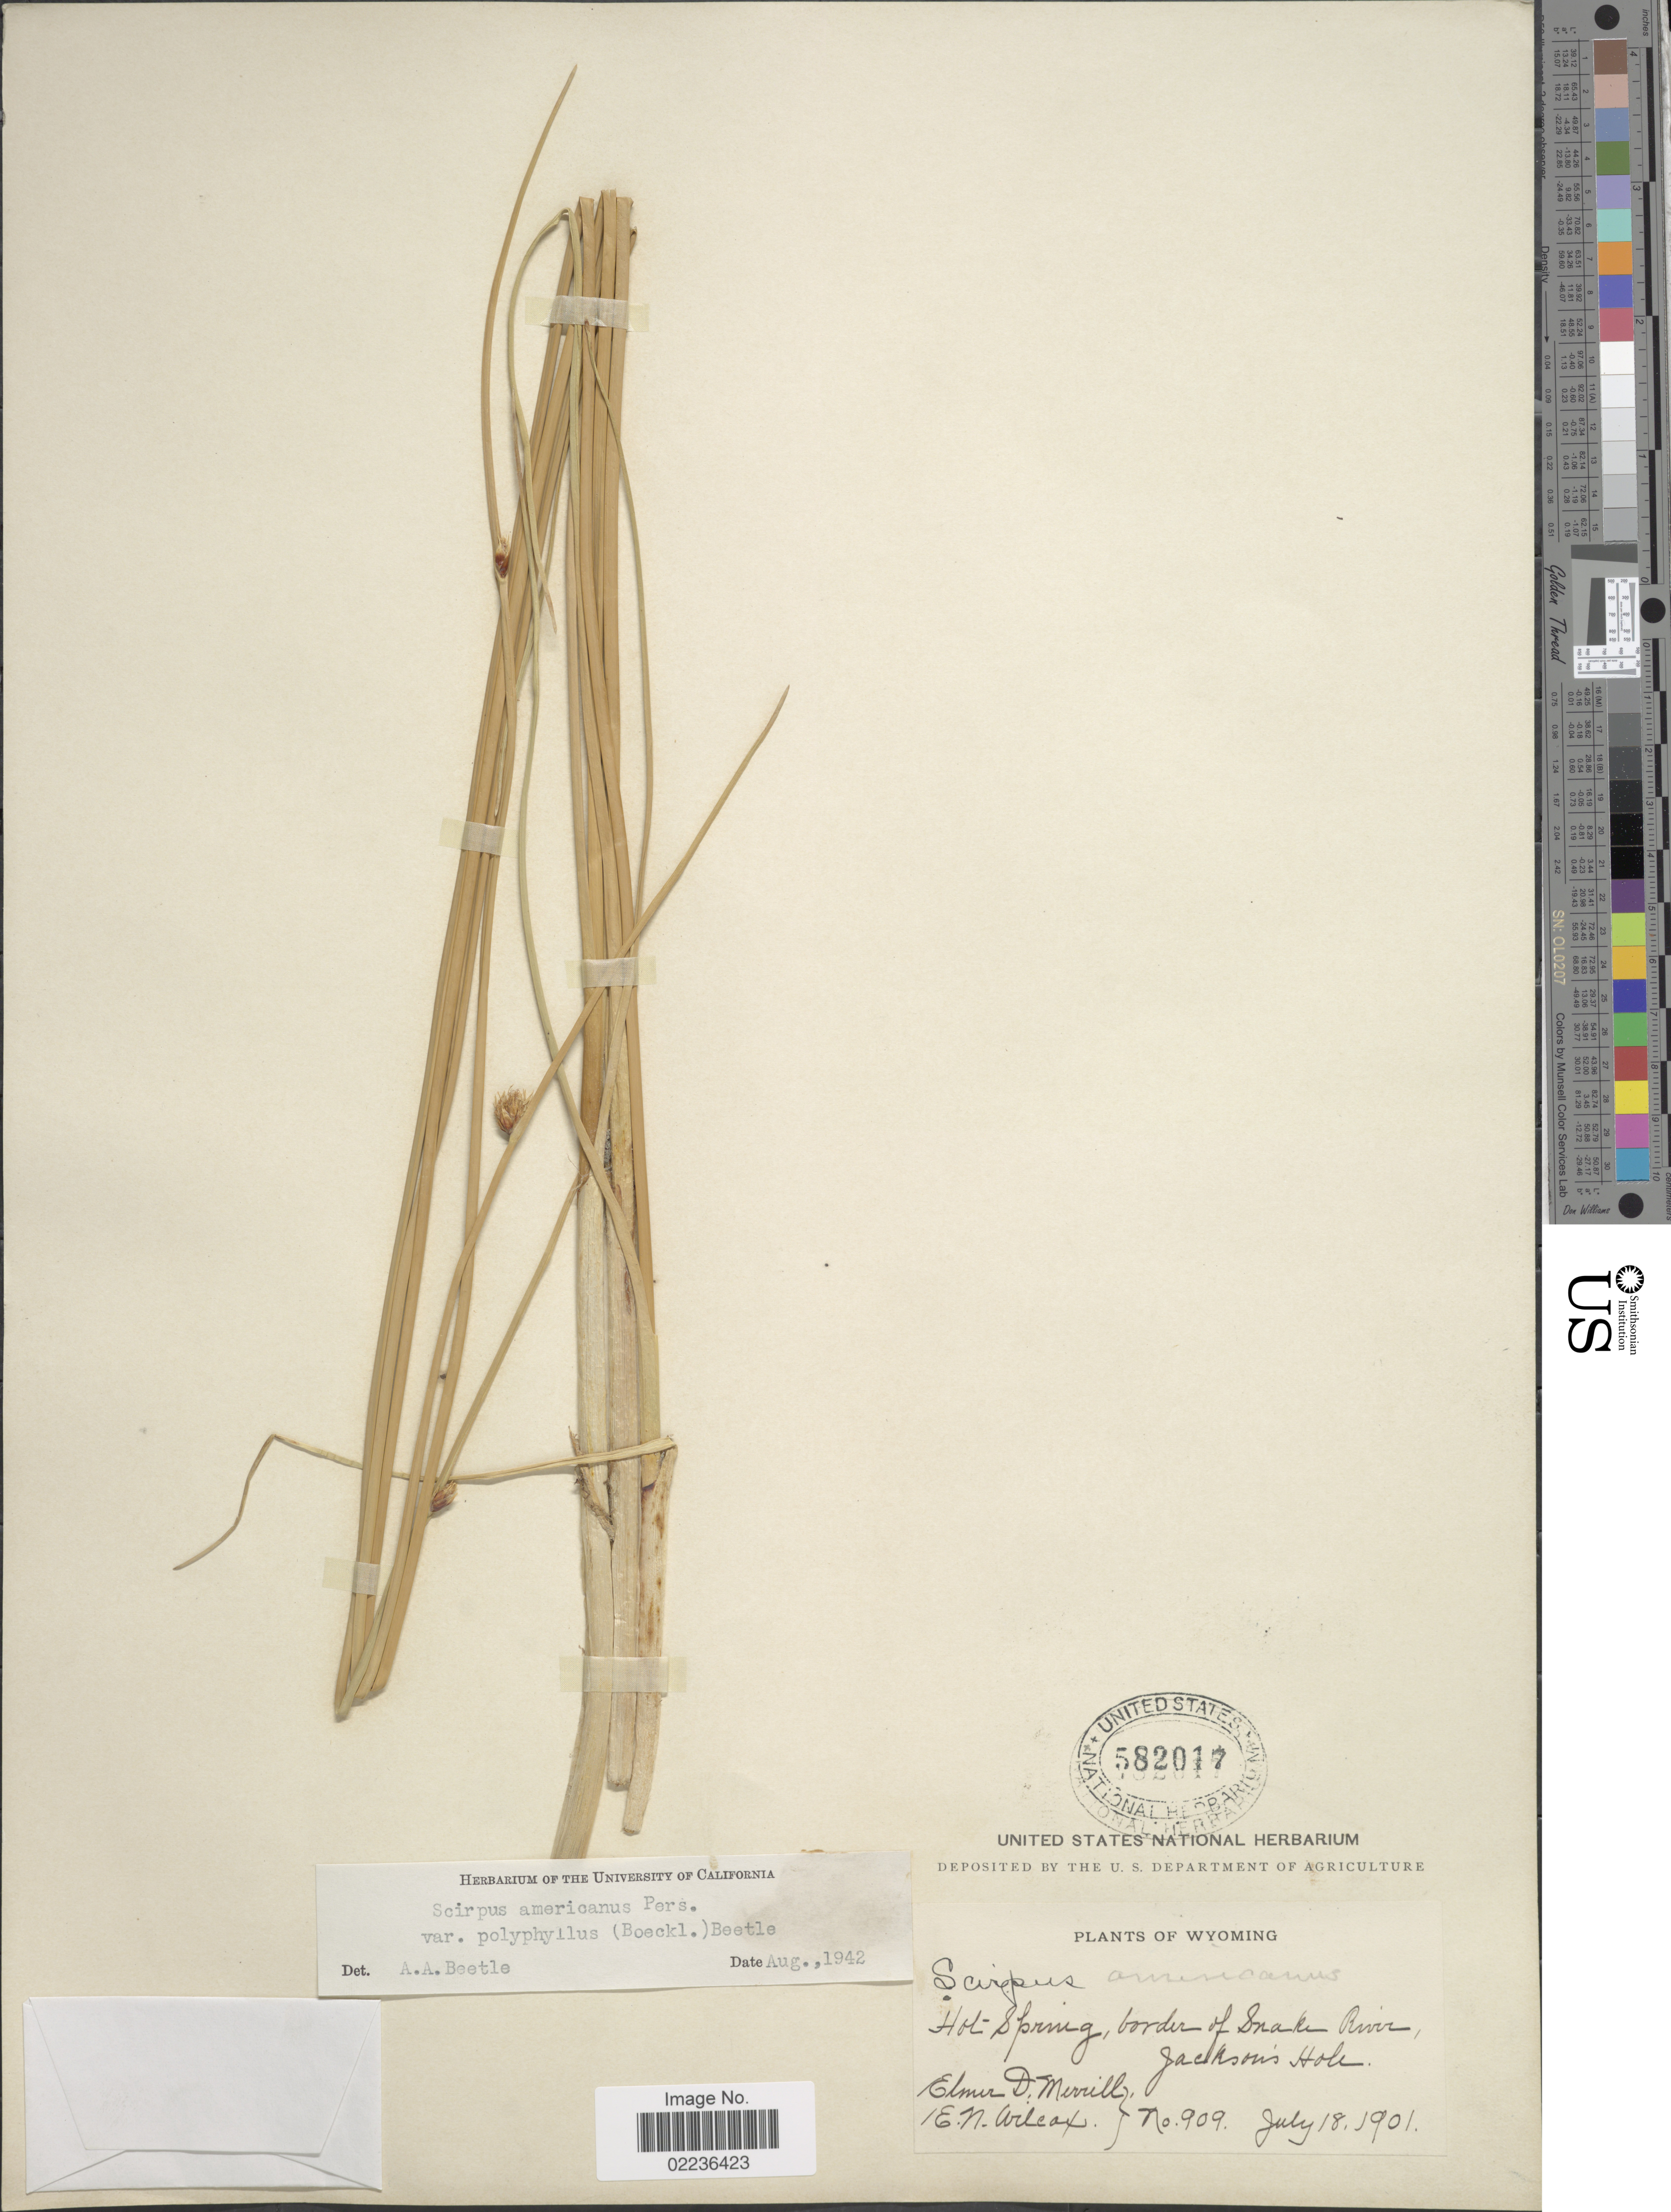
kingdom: Plantae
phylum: Tracheophyta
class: Liliopsida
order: Poales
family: Cyperaceae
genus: Schoenoplectus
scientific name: Schoenoplectus pungens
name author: (Vahl) Palla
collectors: E. D. Merrill & E. Wilcox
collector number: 909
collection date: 1901-07-18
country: United States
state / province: Wyoming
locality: Hot Springs, border of Snake River, Jackson's Hole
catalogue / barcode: US 582017